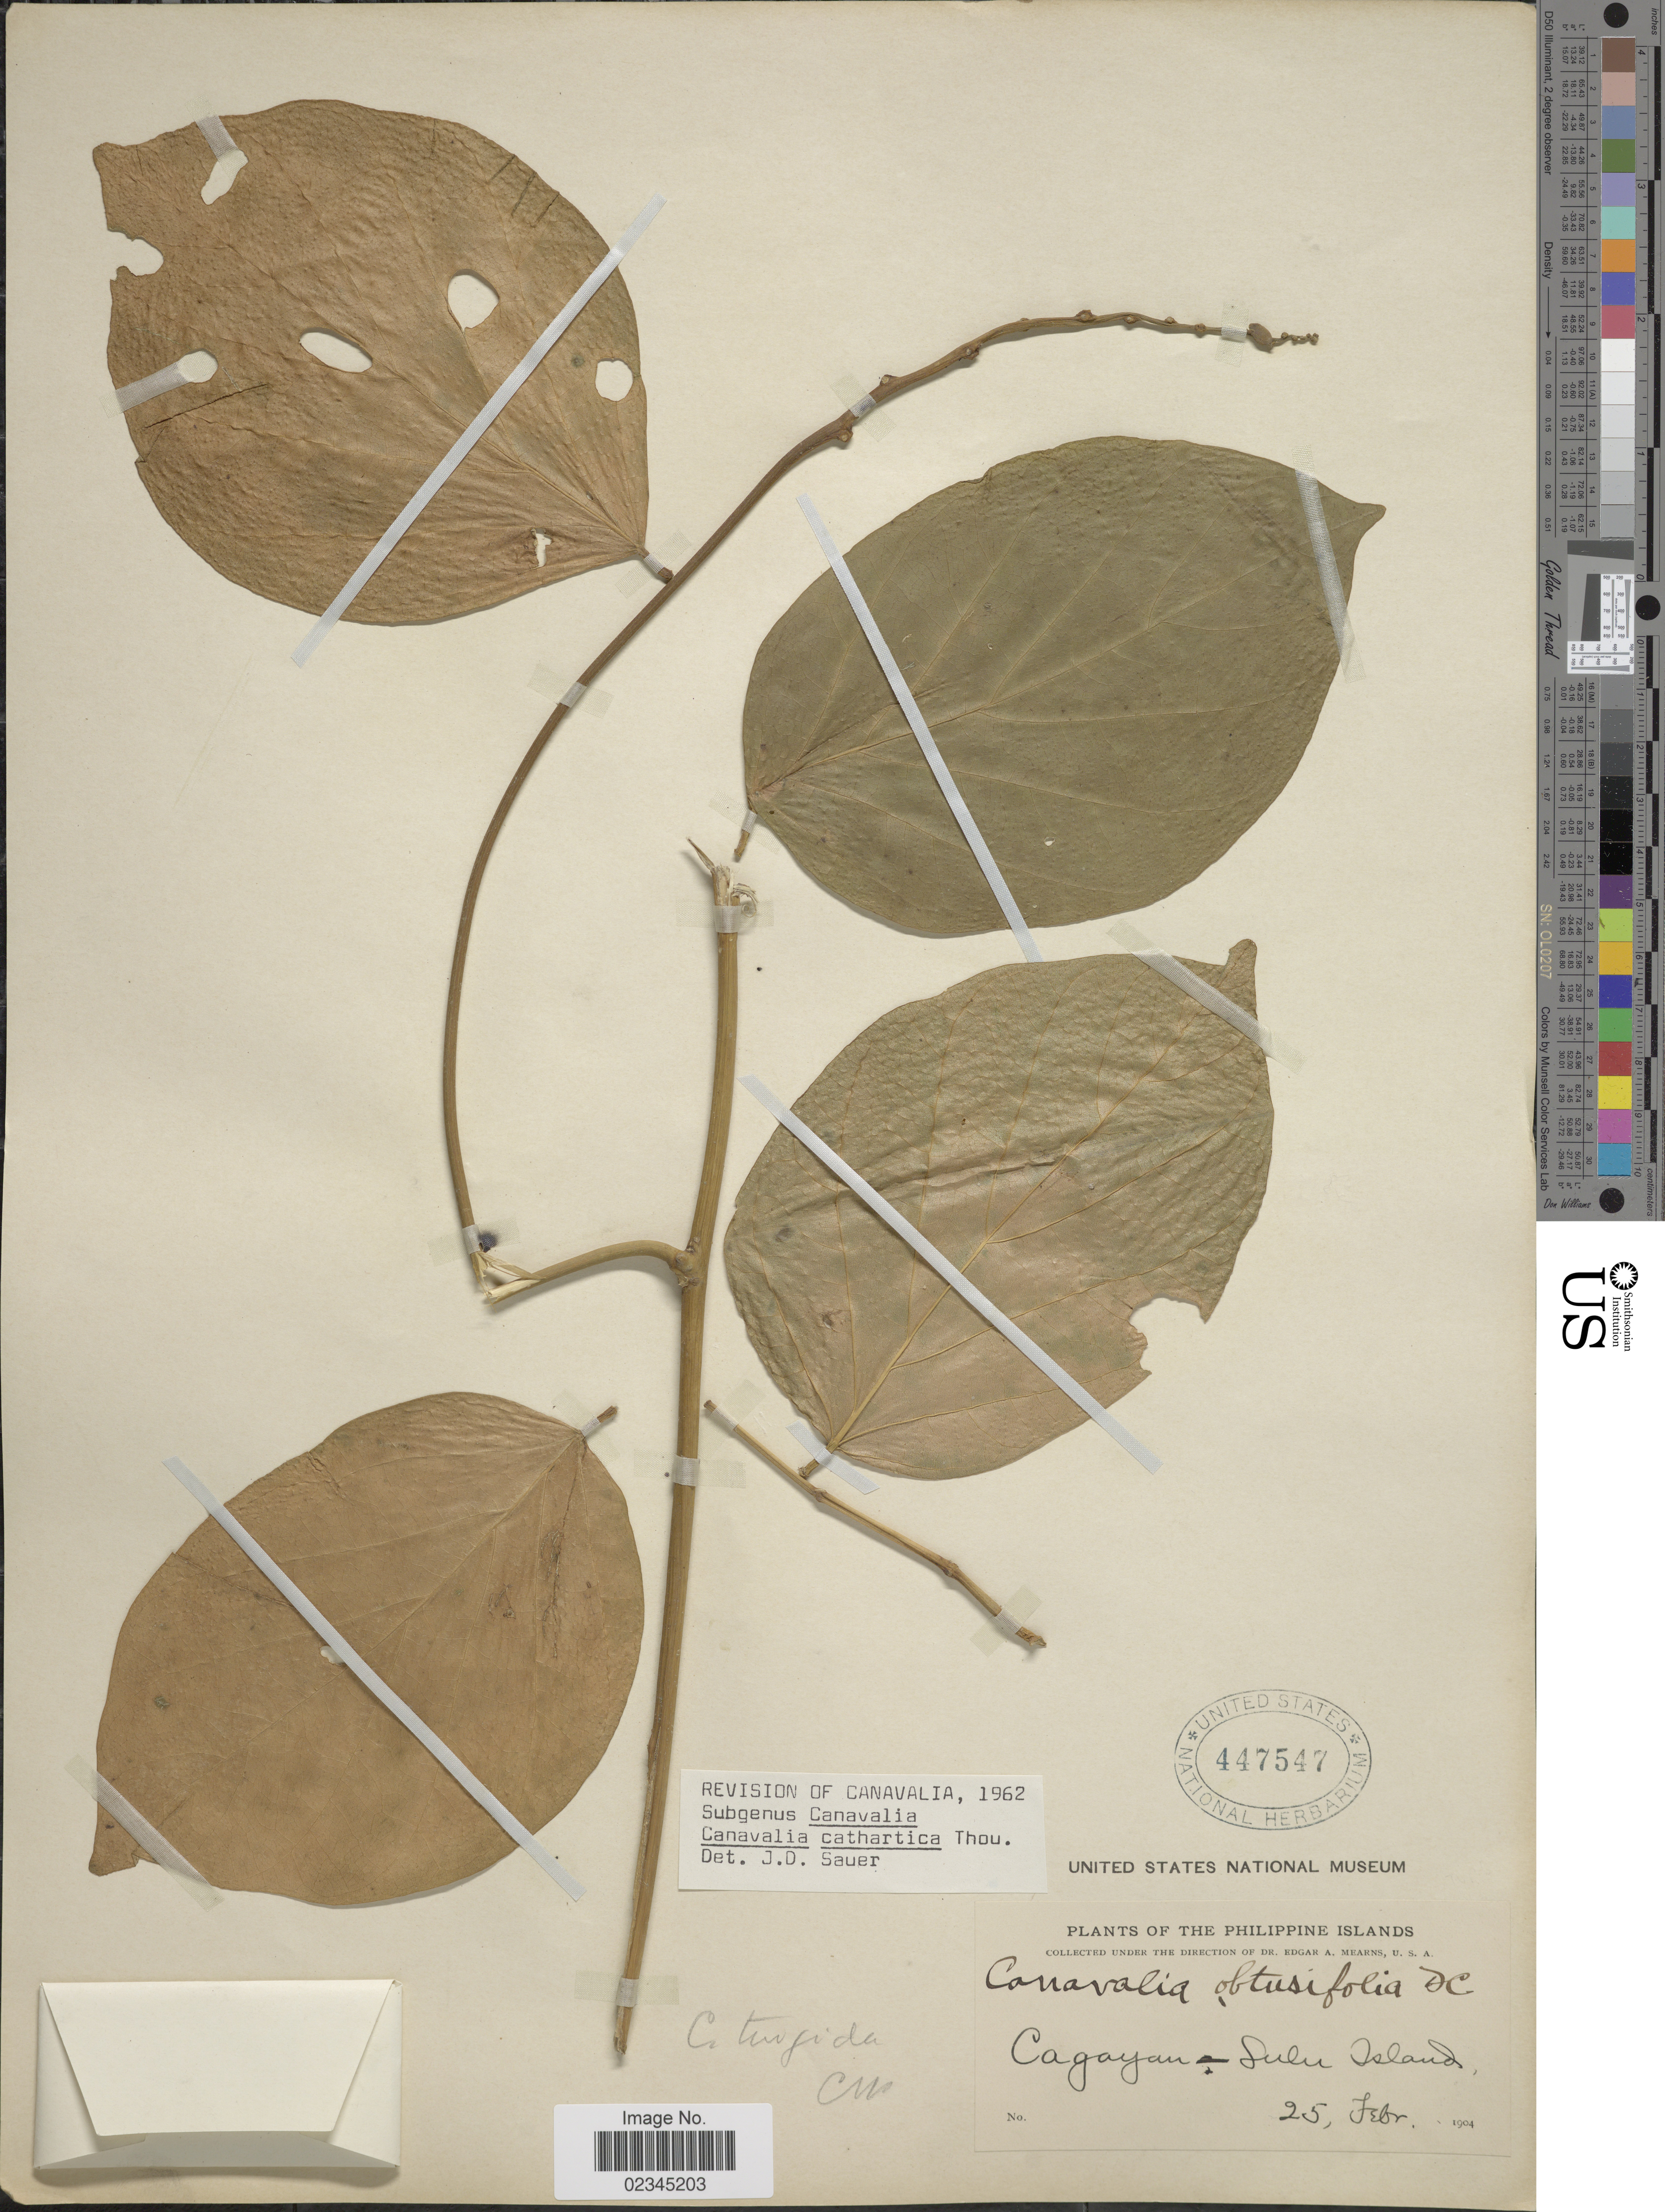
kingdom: Plantae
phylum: Tracheophyta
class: Magnoliopsida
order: Fabales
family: Fabaceae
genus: Canavalia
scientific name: Canavalia cathartica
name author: Thouars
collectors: E. A. Mearns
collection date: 1904-02-25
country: Philippines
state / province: Cagayan Valley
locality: Cagayan, Sulu Island.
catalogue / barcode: US 447547